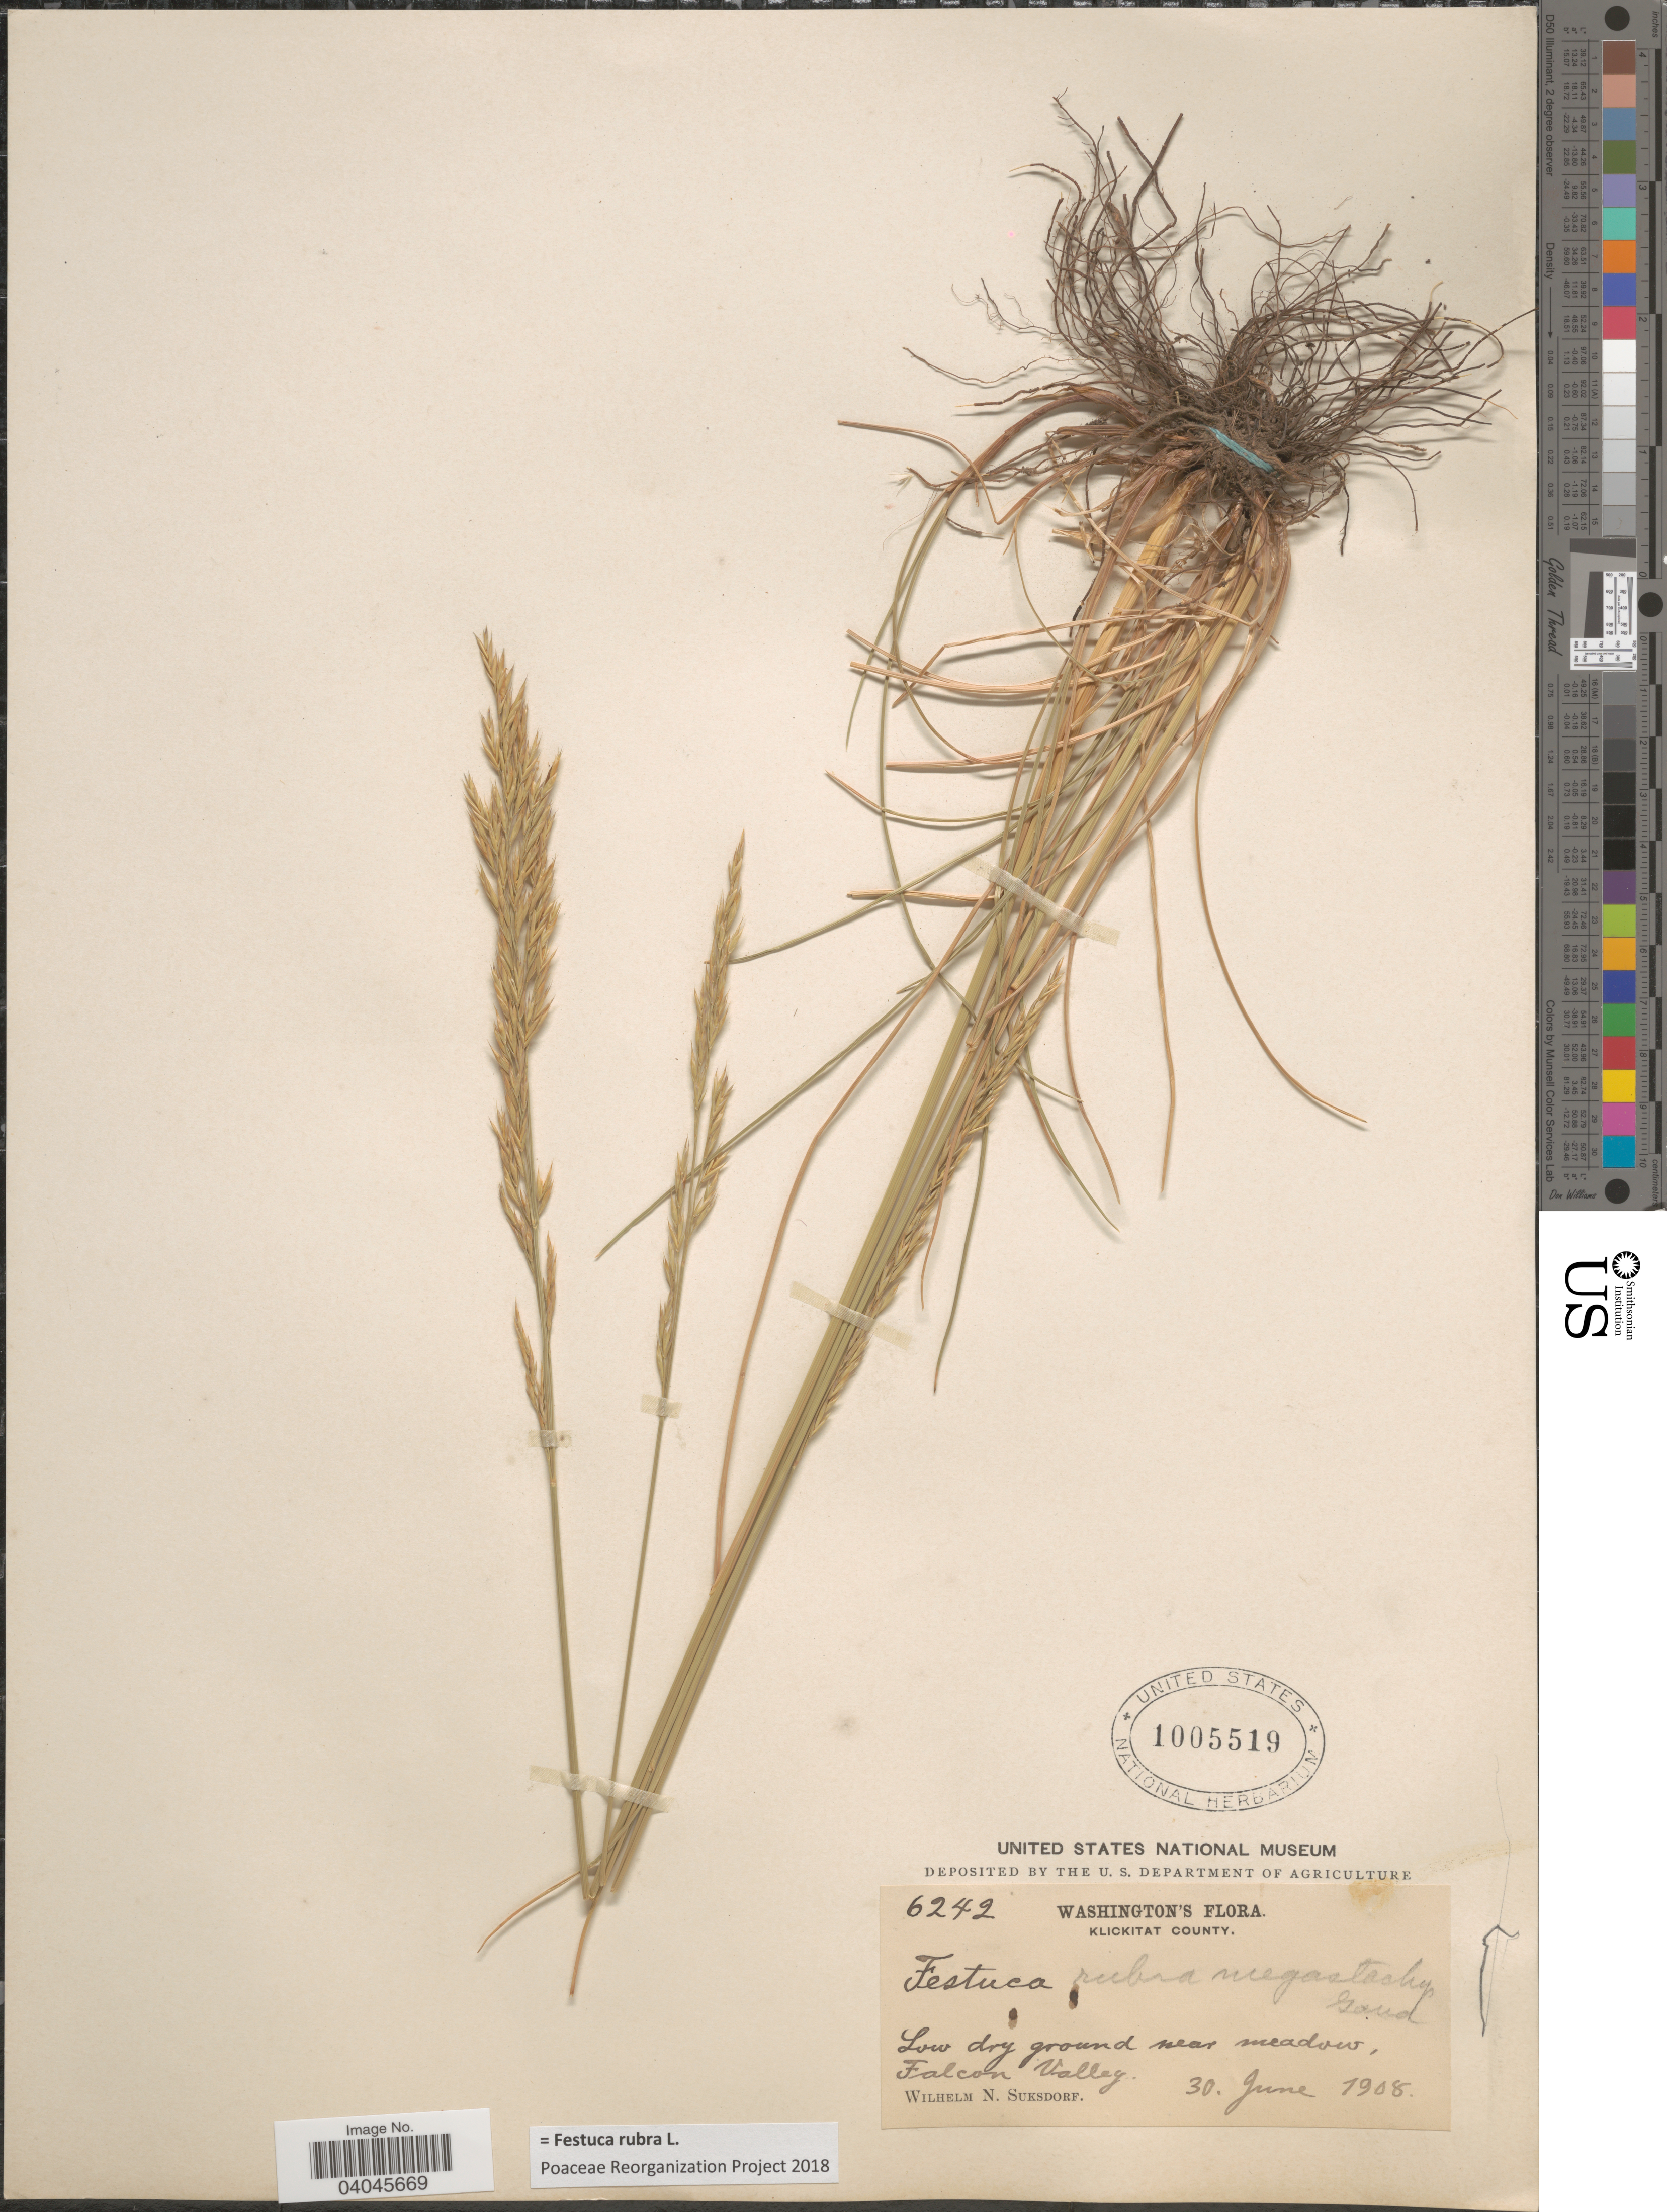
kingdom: Plantae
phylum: Tracheophyta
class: Liliopsida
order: Poales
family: Poaceae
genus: Festuca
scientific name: Festuca rubra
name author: L.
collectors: W. N. Suksdorf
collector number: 6242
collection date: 1908-06-30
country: United States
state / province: Washington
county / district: Klickitat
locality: Klickitat County. Low dry ground near meadow, Falcon Valley.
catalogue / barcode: US 1005519